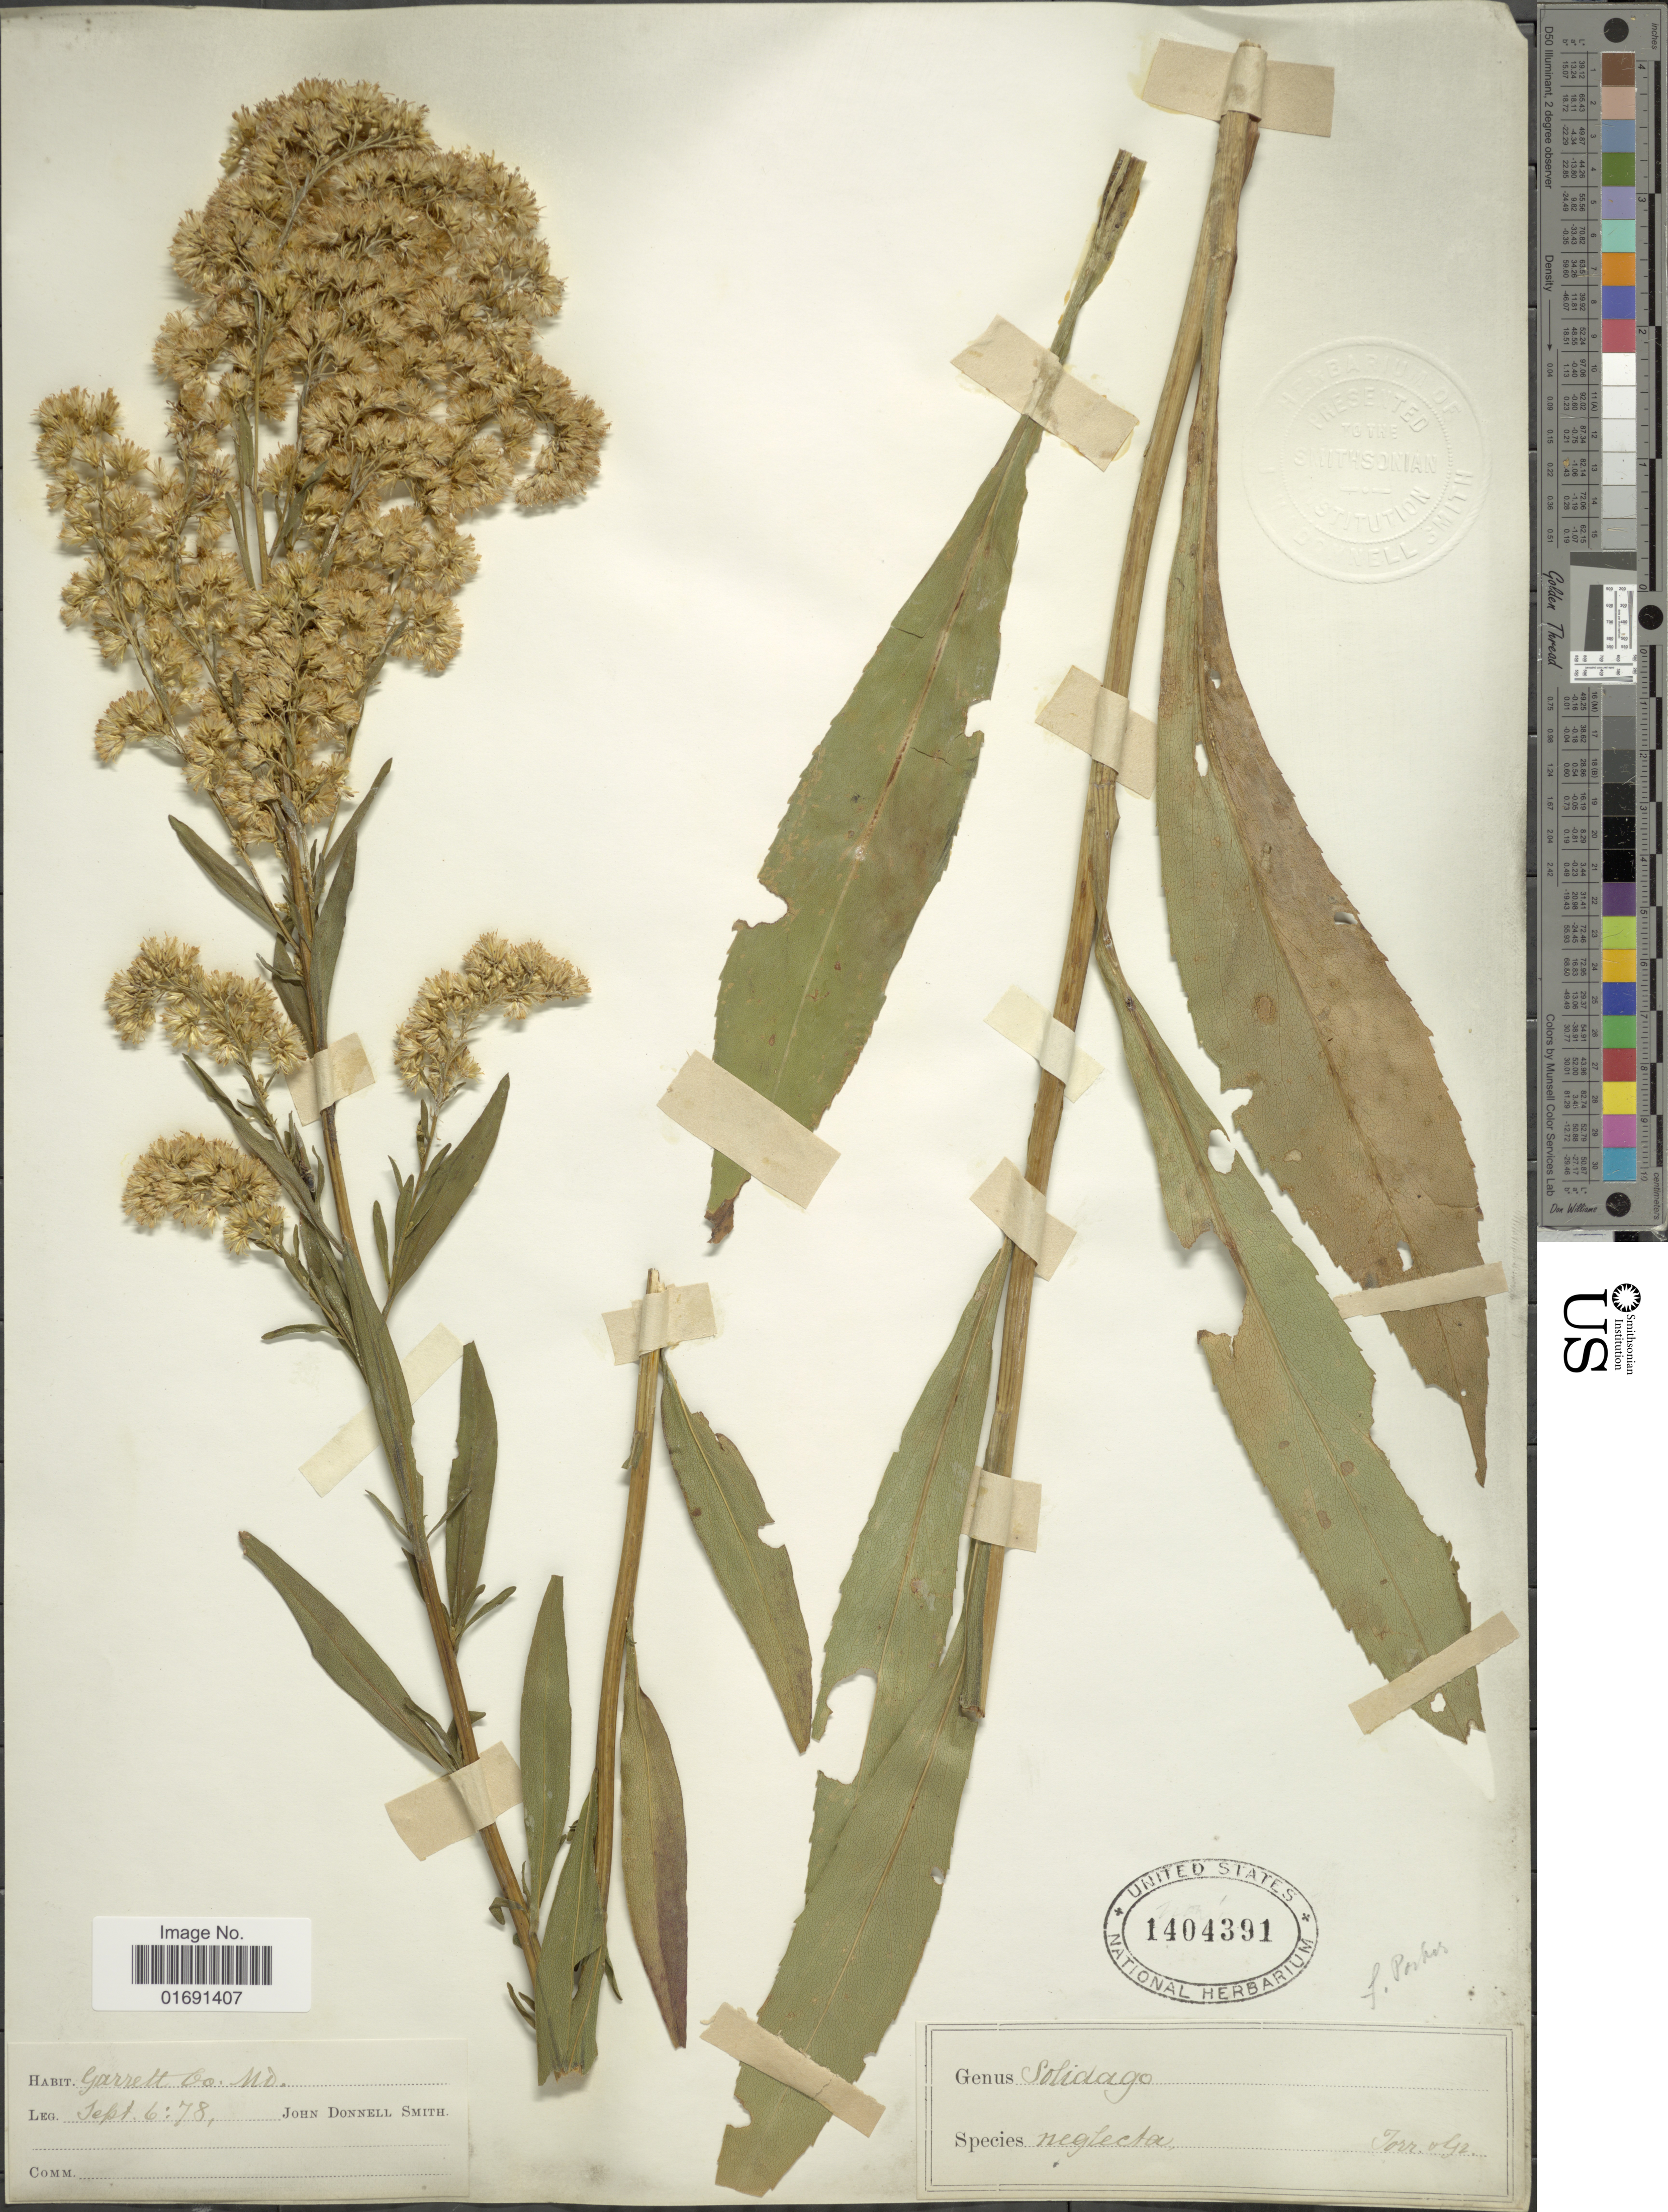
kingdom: Plantae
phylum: Tracheophyta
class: Magnoliopsida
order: Asterales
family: Asteraceae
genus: Solidago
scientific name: Solidago uniligulata var. neglecta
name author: Fernald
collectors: J. Donnell Smith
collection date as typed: Transcribed d/m/y: 6/9/78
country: United States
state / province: Maryland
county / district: Garrett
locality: Garrett Co.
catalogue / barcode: US 1404391